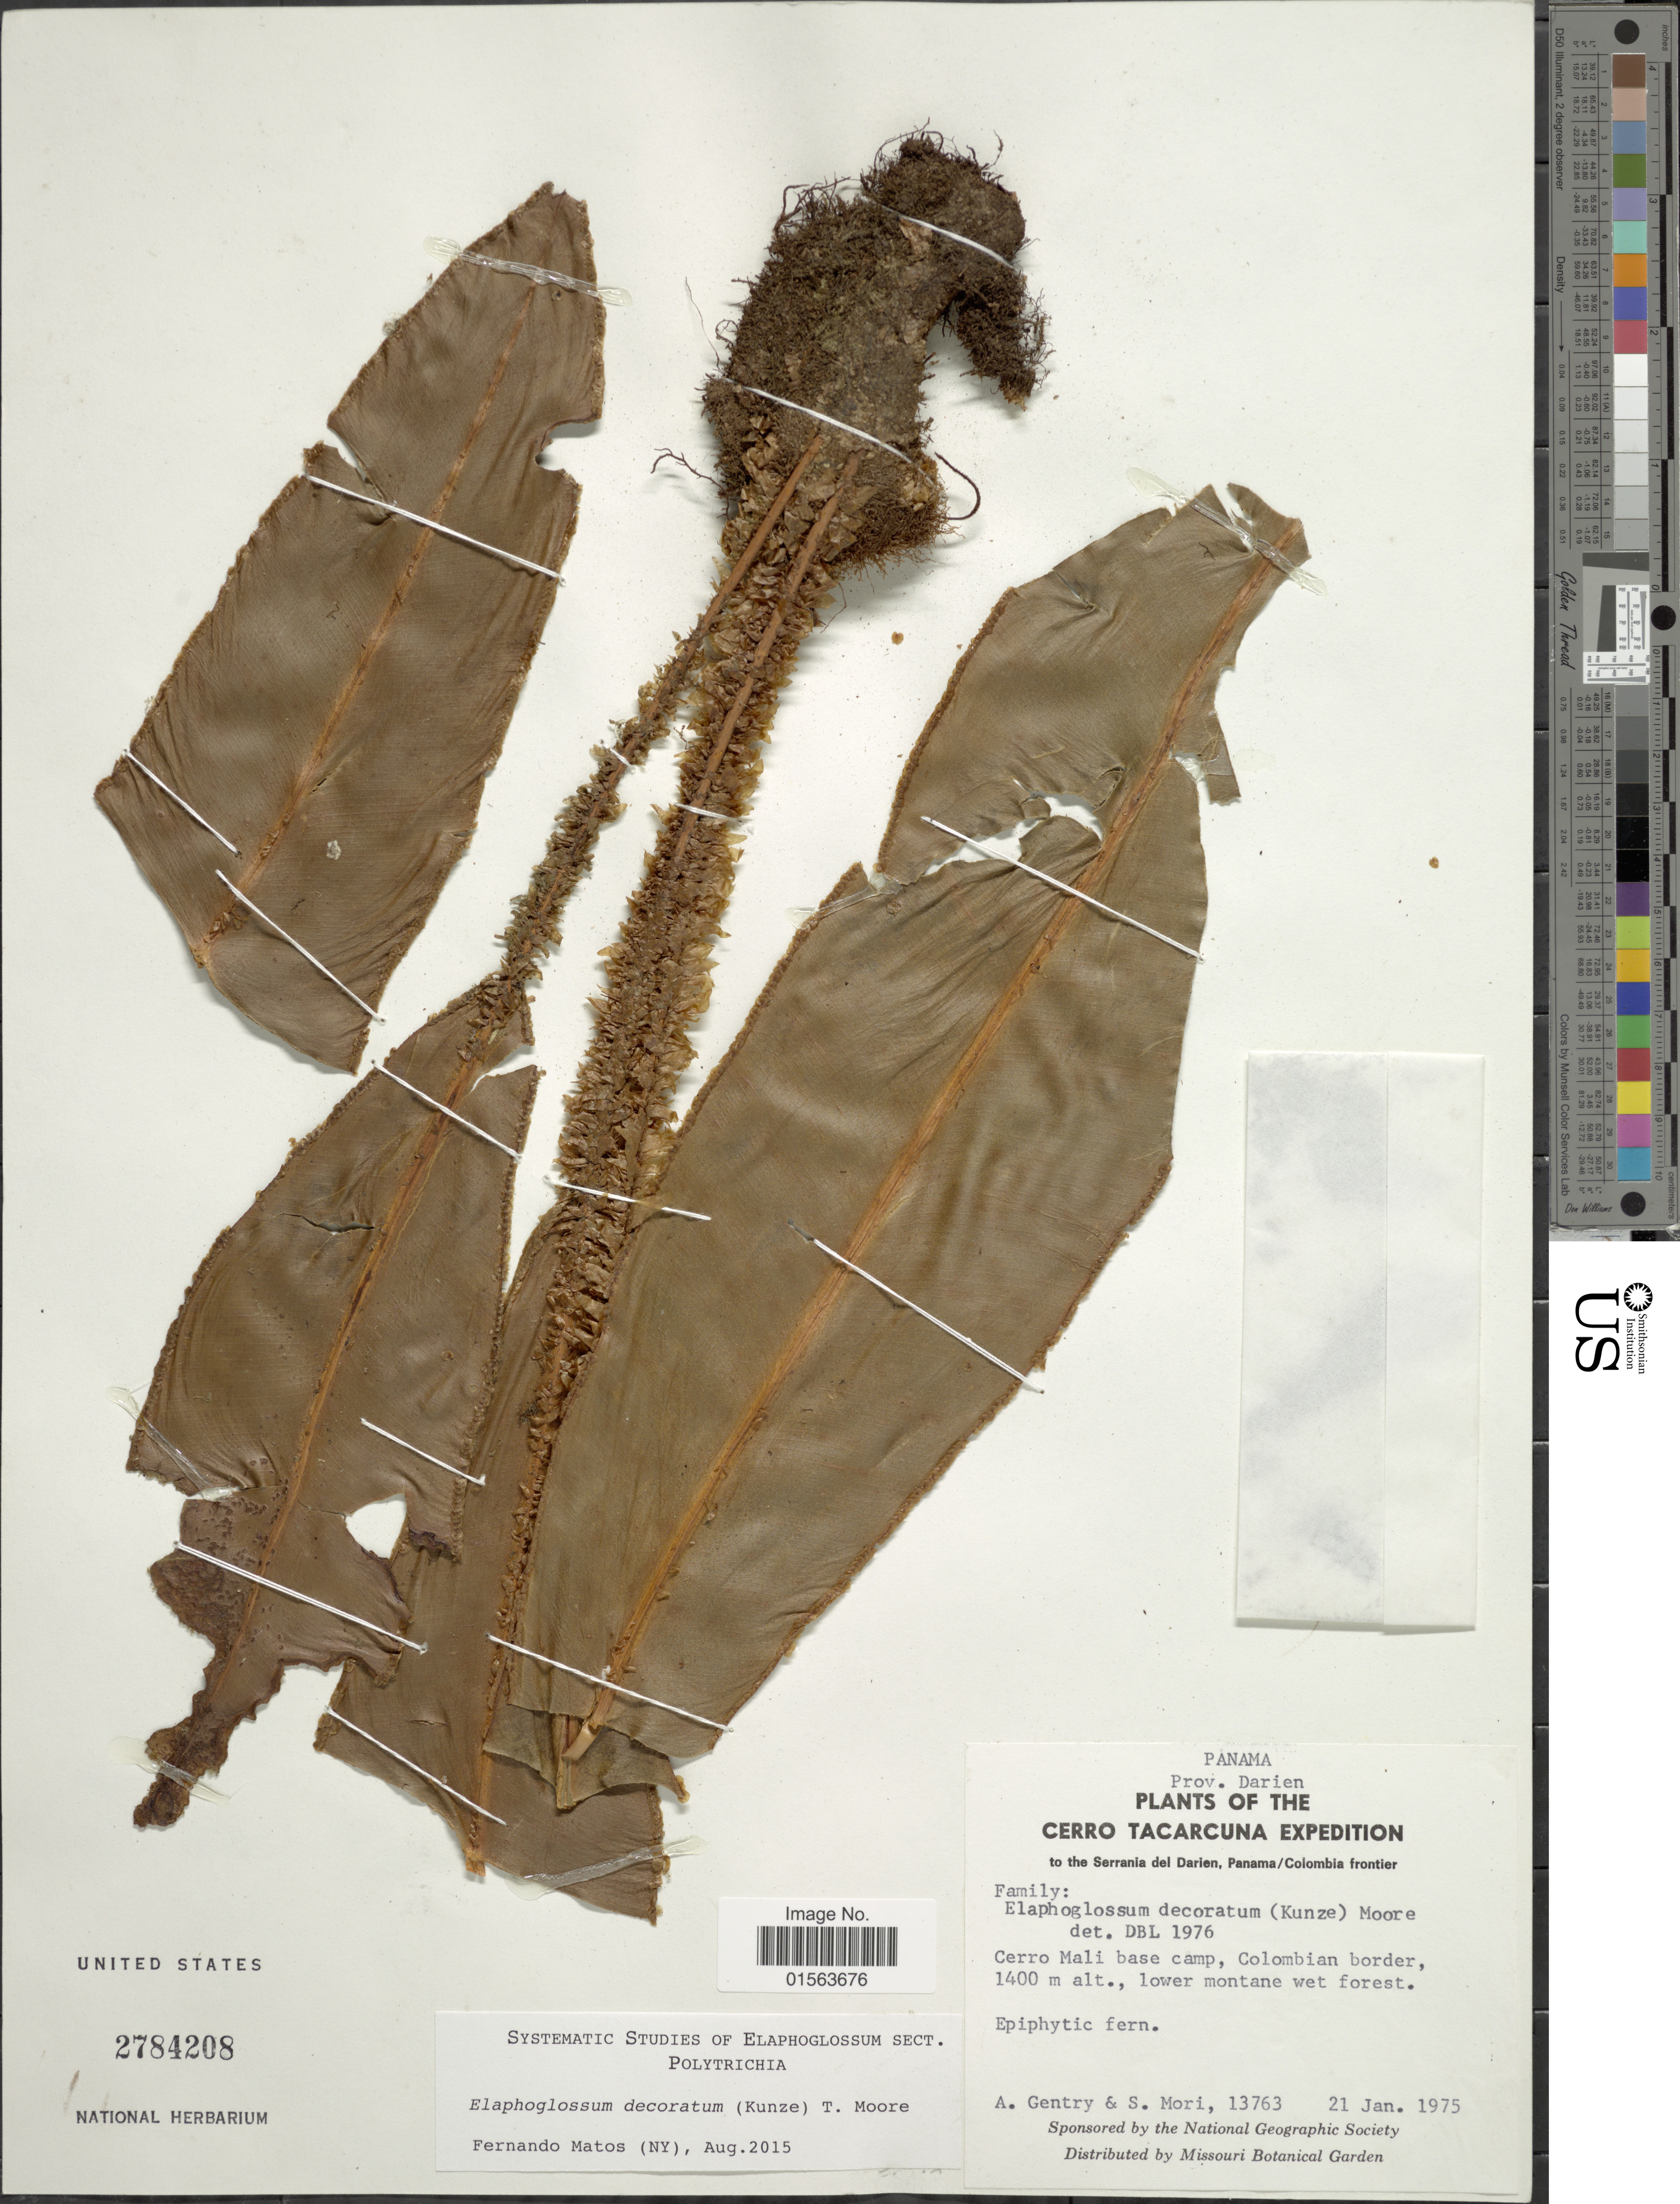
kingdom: Plantae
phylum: Tracheophyta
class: Polypodiopsida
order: Polypodiales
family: Dryopteridaceae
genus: Elaphoglossum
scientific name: Elaphoglossum decoratum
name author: (Kunze) T. Moore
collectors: A. H. Gentry & S. Mori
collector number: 13763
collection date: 1975-01-21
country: Panama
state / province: Darién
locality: Prov. Darien, Cerro Tacarcuna, Cerro Mali base camp, Colombian border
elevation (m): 1400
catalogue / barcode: US 2784208